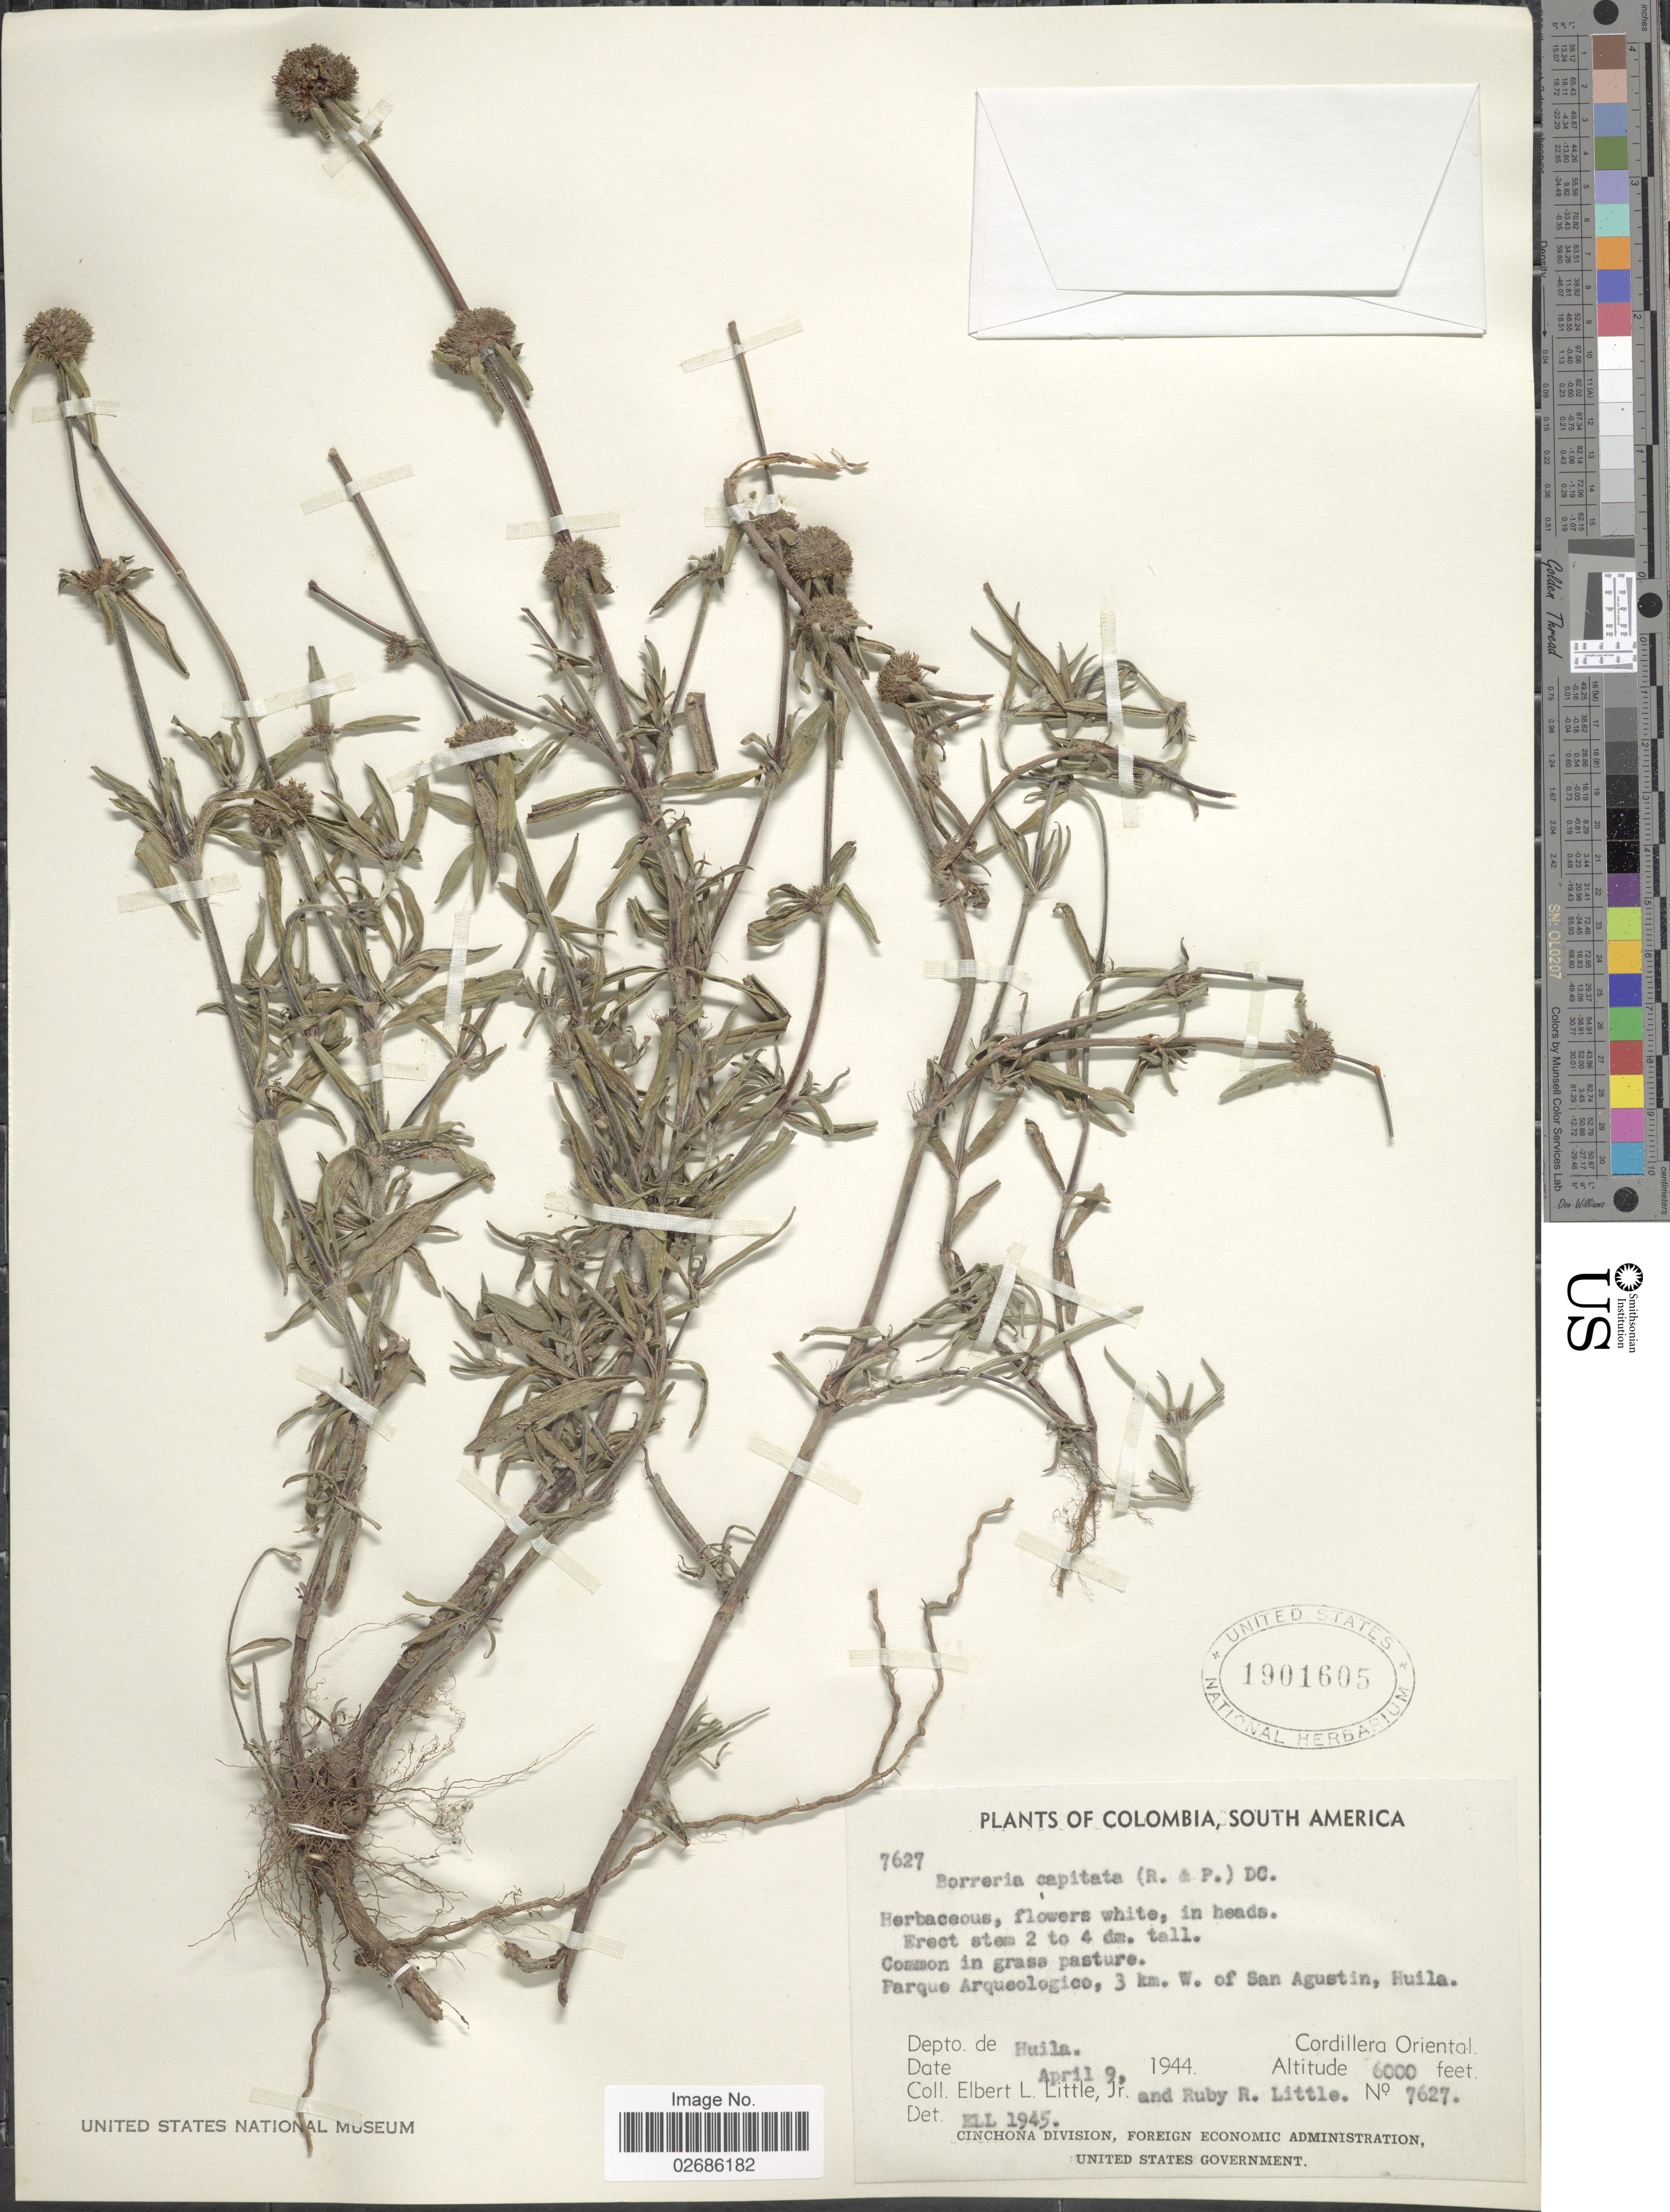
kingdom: Plantae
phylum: Tracheophyta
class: Magnoliopsida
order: Gentianales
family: Rubiaceae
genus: Borreria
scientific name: Borreria capitata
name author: (Ruiz & Pav.) DC.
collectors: E. L. Little & R. R. Little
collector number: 7627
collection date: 1944-04-09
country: Colombia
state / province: Huila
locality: Parque Arqueologico, 3 km. W. of San Agustin. Depto. de Huila. Cordillera Oriental.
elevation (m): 1829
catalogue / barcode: US 1901605